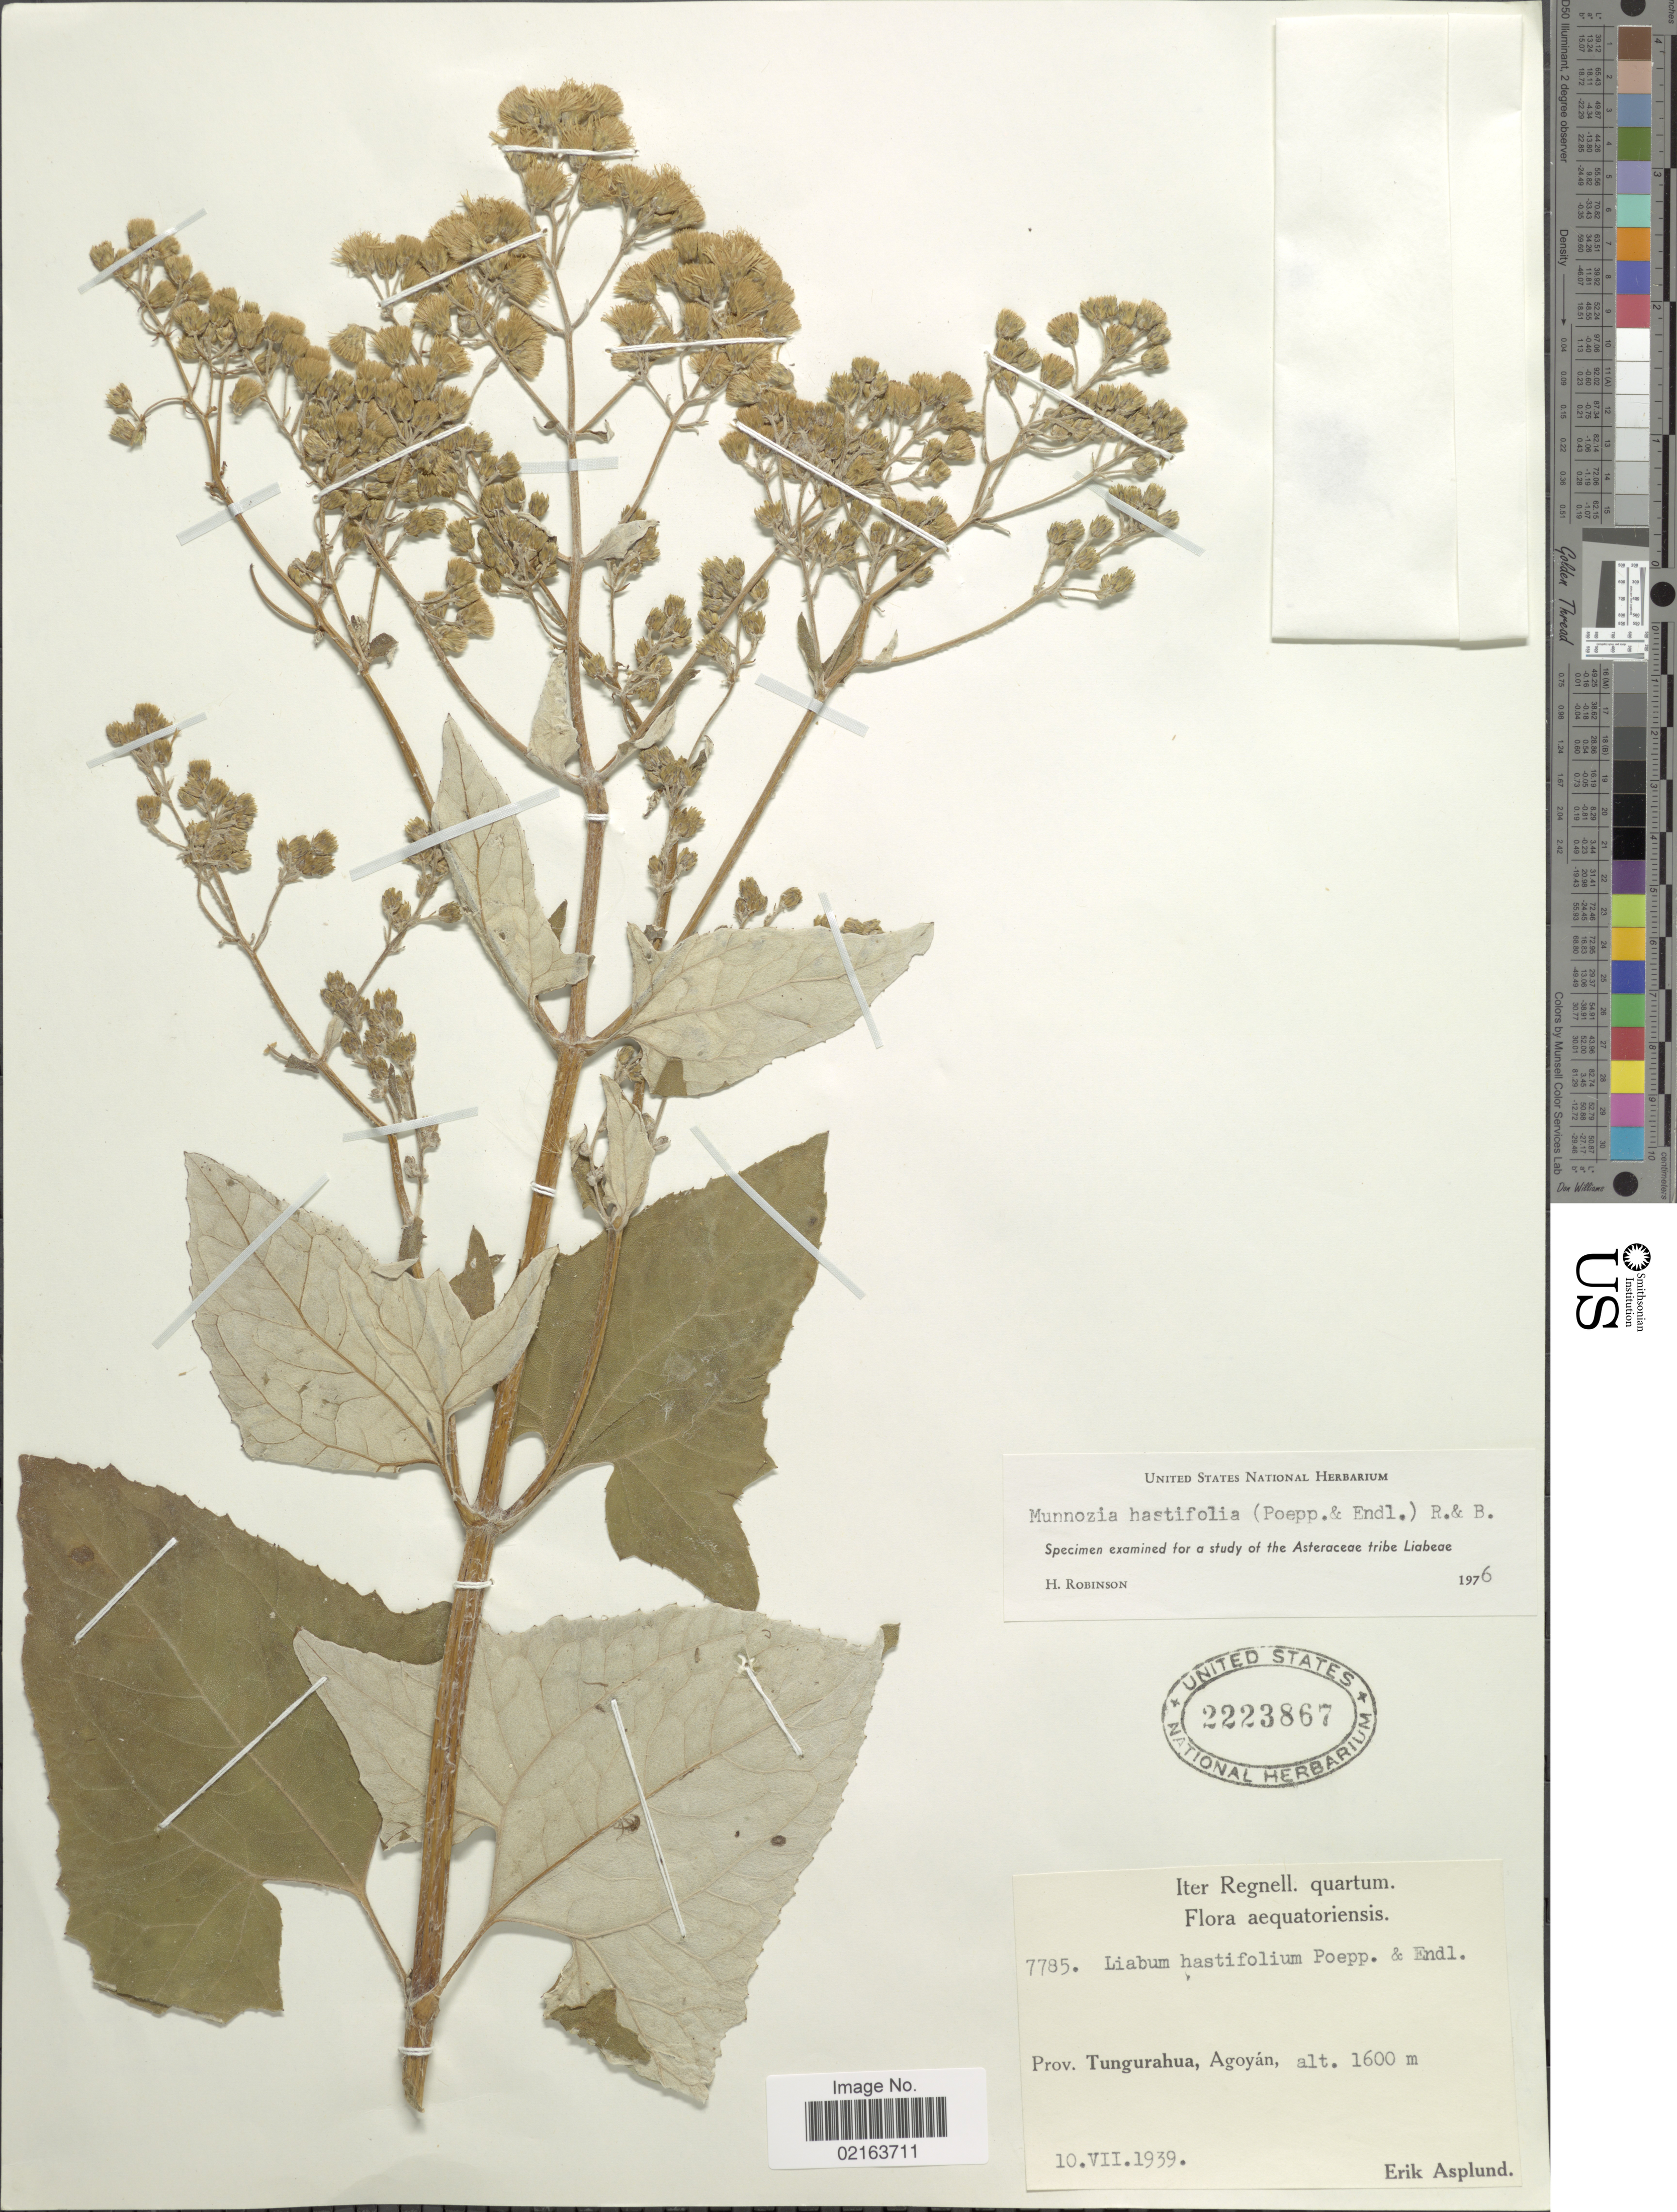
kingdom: Plantae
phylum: Tracheophyta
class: Magnoliopsida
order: Asterales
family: Asteraceae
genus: Munnozia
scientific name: Munnozia hastifolia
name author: (Poepp.) H. Rob. & Brettell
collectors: E. Asplund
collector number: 7785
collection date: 1939-07-10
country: Ecuador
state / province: Tungurahua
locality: Prov. Tungurahua, Agoyan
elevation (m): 1600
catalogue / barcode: US 2223867